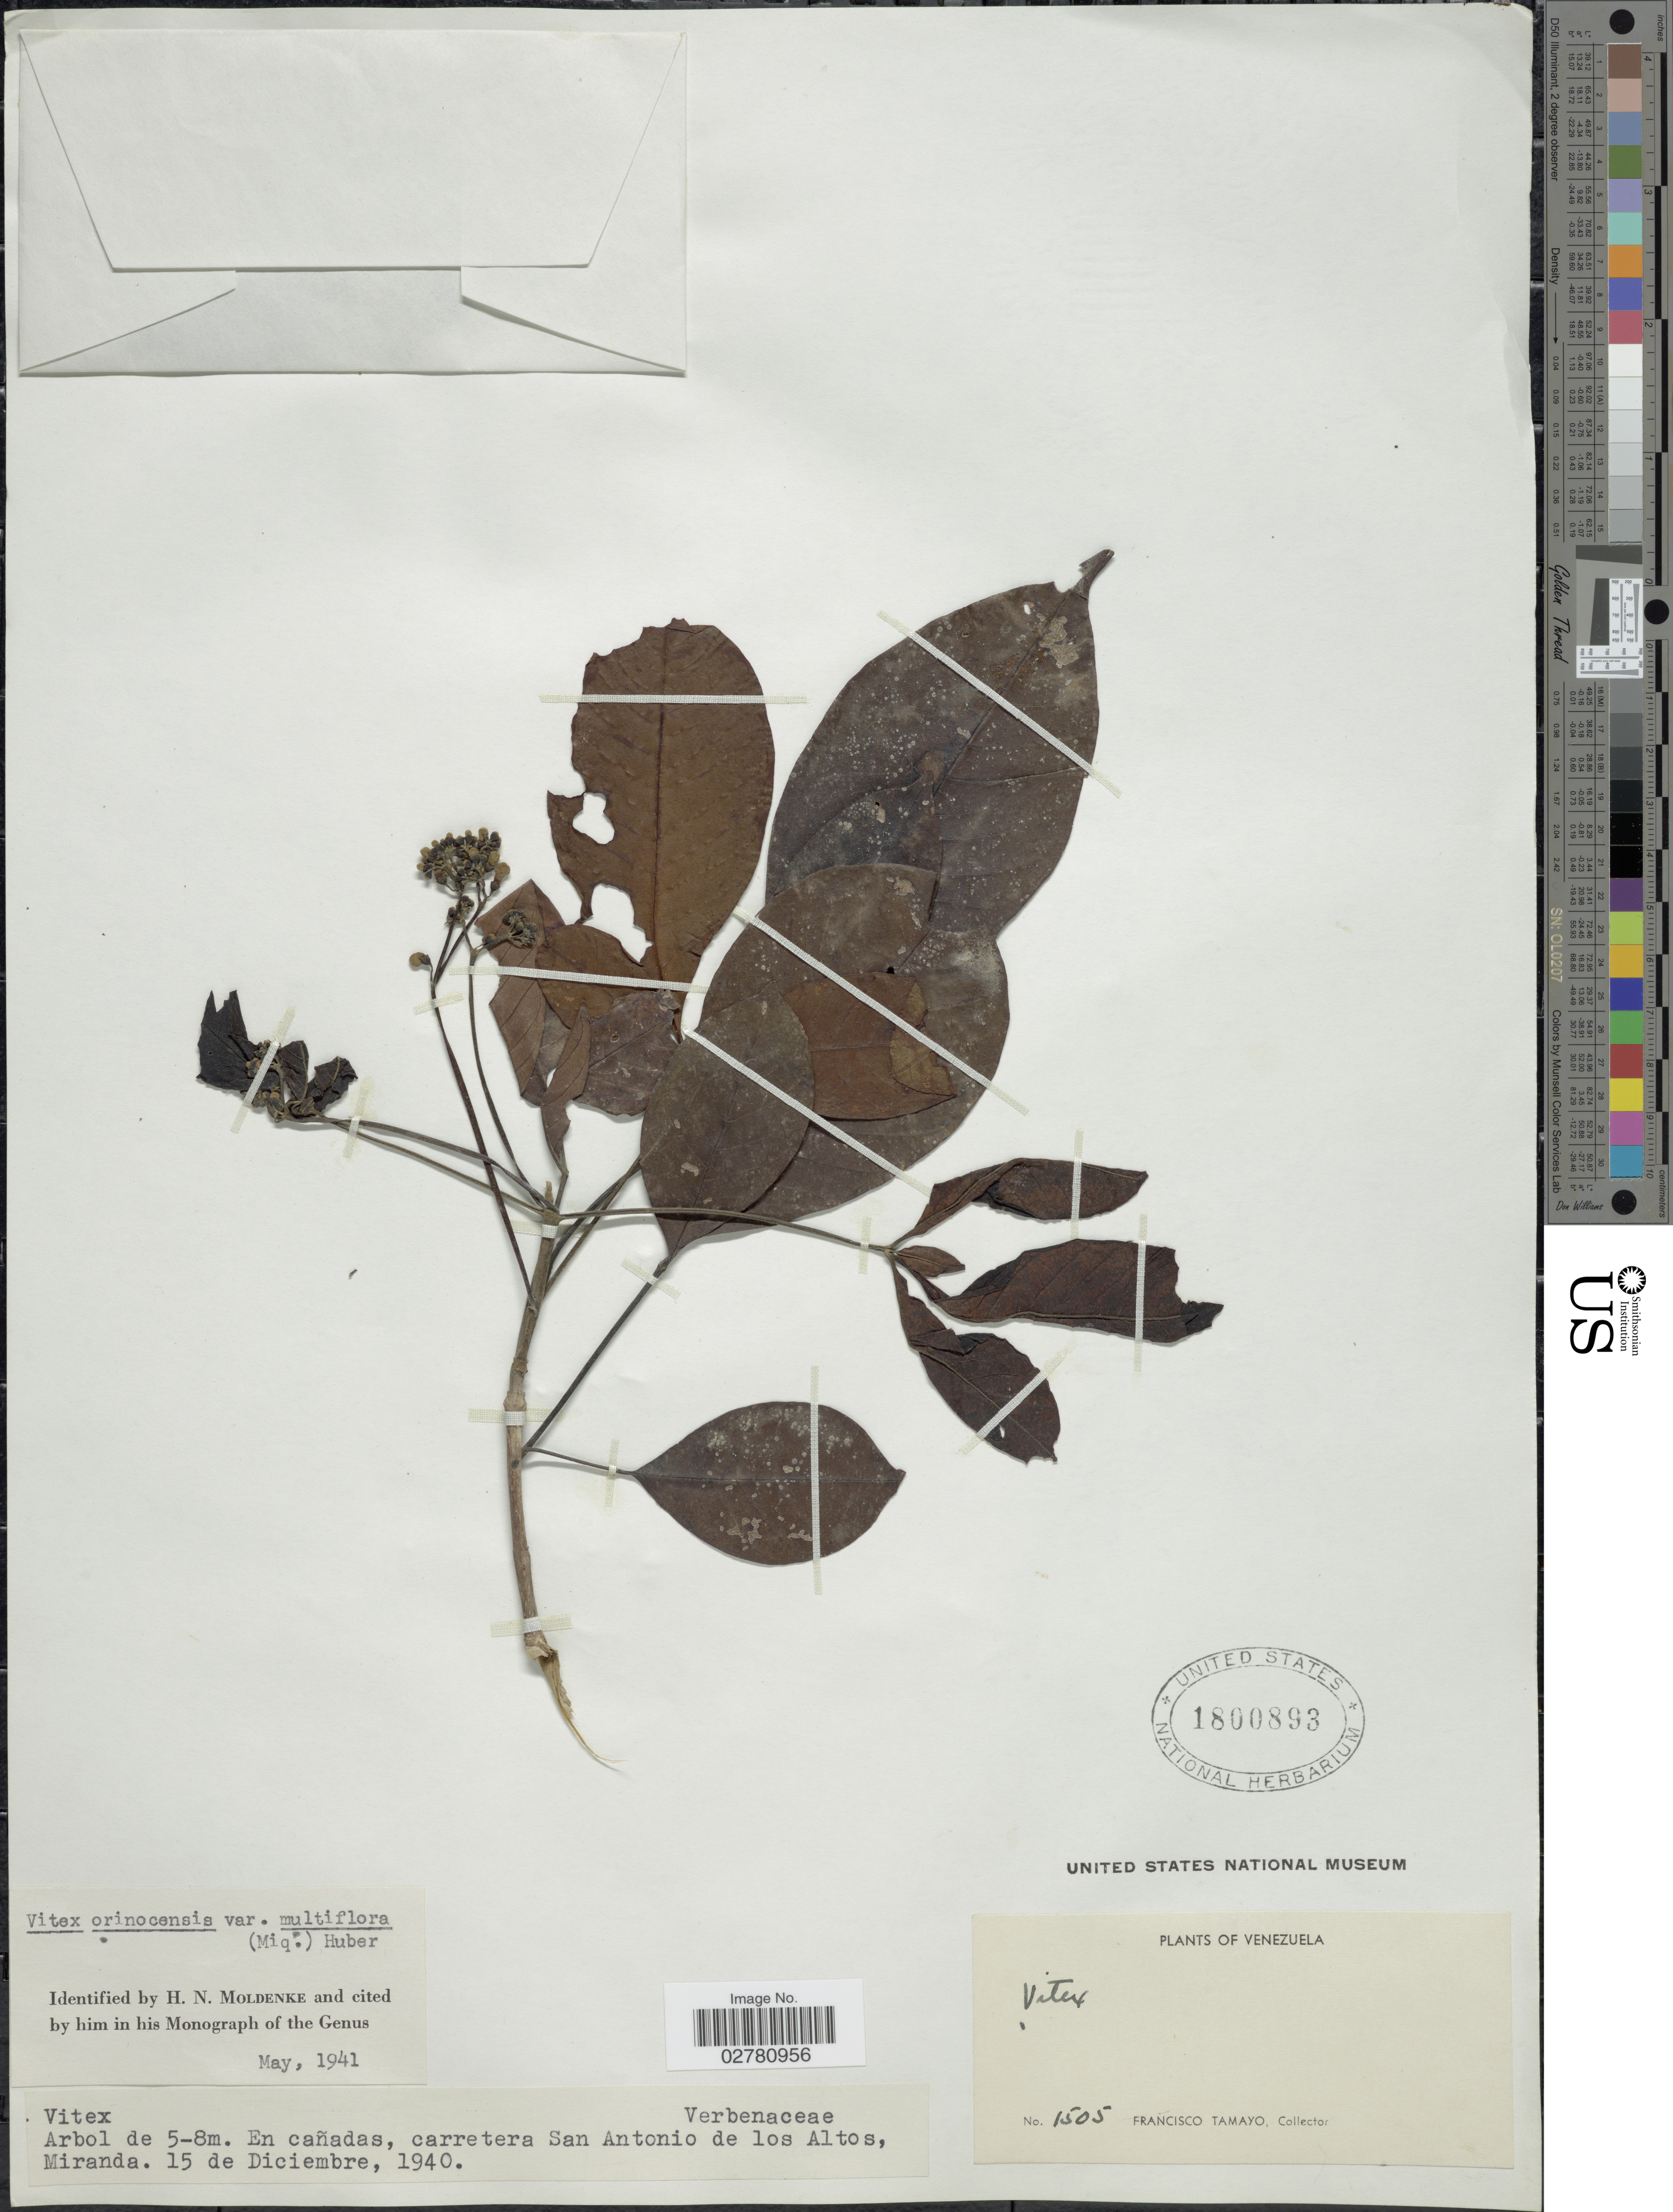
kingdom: Plantae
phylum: Tracheophyta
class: Magnoliopsida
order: Lamiales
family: Lamiaceae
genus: Vitex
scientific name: Vitex orinocensis var. multiflora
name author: (Miq.) Huber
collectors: F. Tamayo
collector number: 1505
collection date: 1940-12-15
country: Venezuela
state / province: Miranda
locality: En cañadas, carretera San Antonia de los Altos.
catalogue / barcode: US 1800893